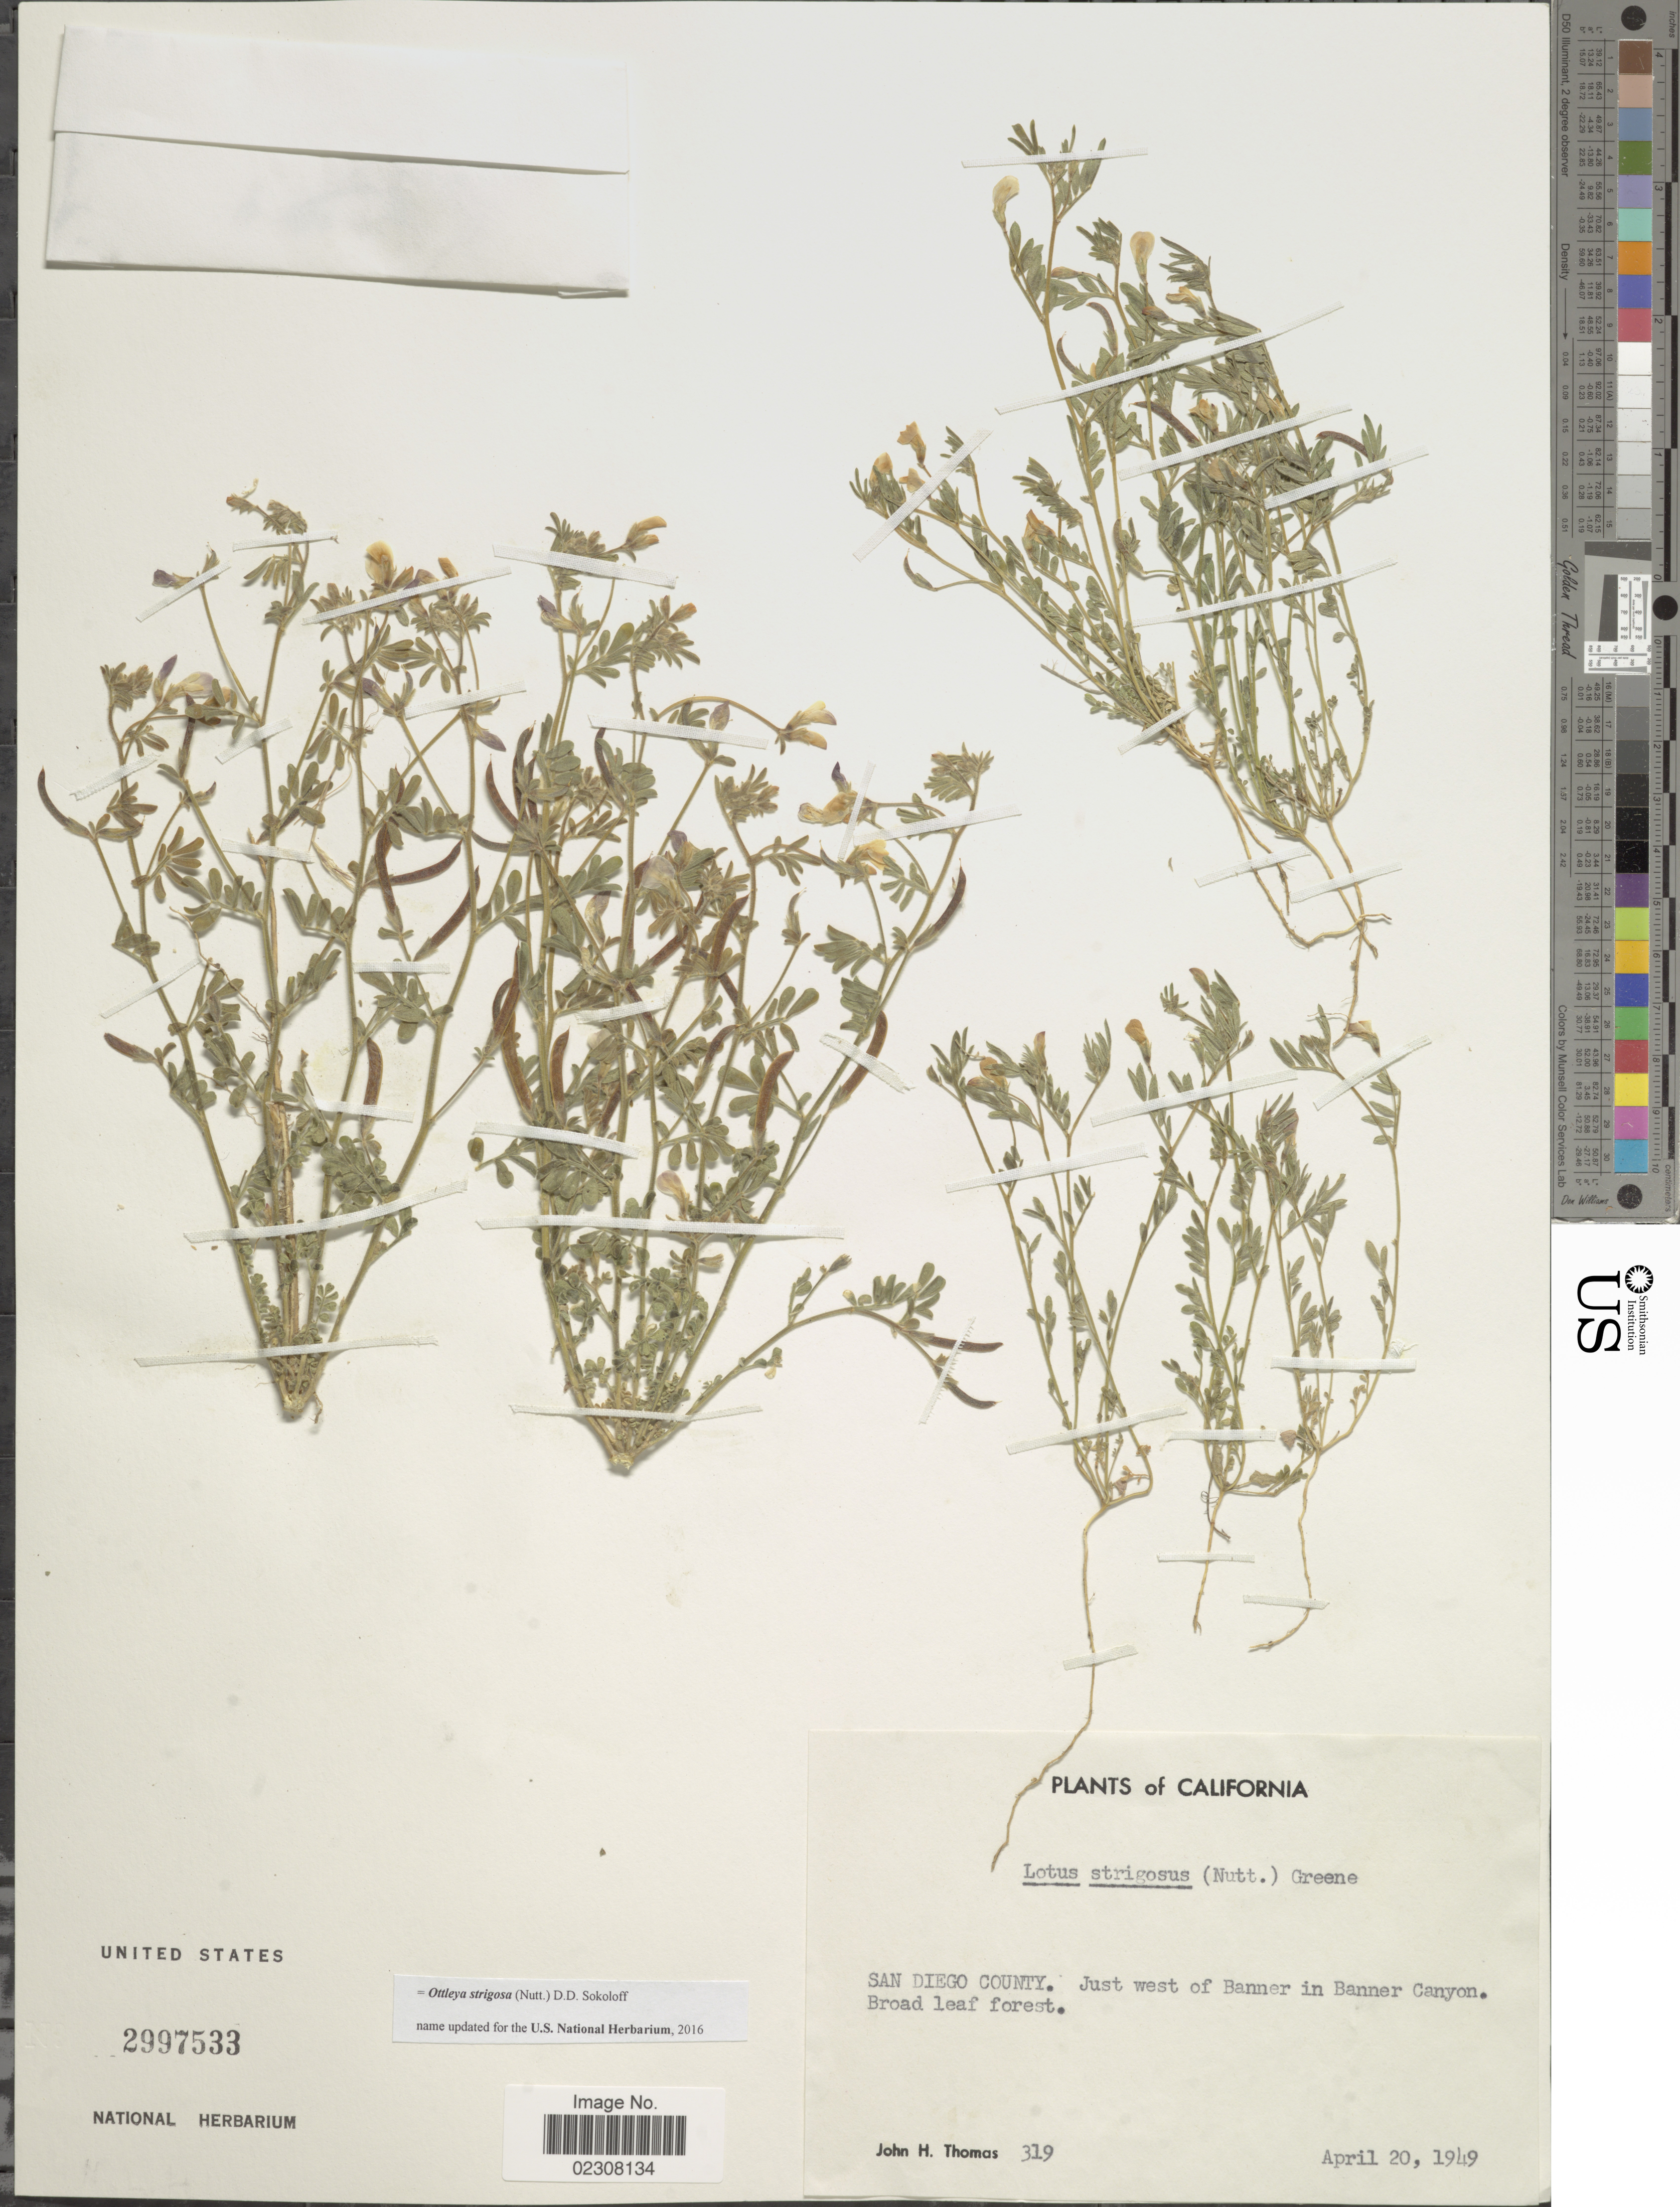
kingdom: Plantae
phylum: Tracheophyta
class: Magnoliopsida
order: Fabales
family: Fabaceae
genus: Ottleya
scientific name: Ottleya strigosa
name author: (Nutt.) D.D. Sokoloff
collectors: J. H. Thomas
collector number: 319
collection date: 1949-04-20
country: United States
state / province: California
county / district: San Diego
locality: San Diego County. Just west of Banner in Banner Canyon. Broad leaf forest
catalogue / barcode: US 2997533